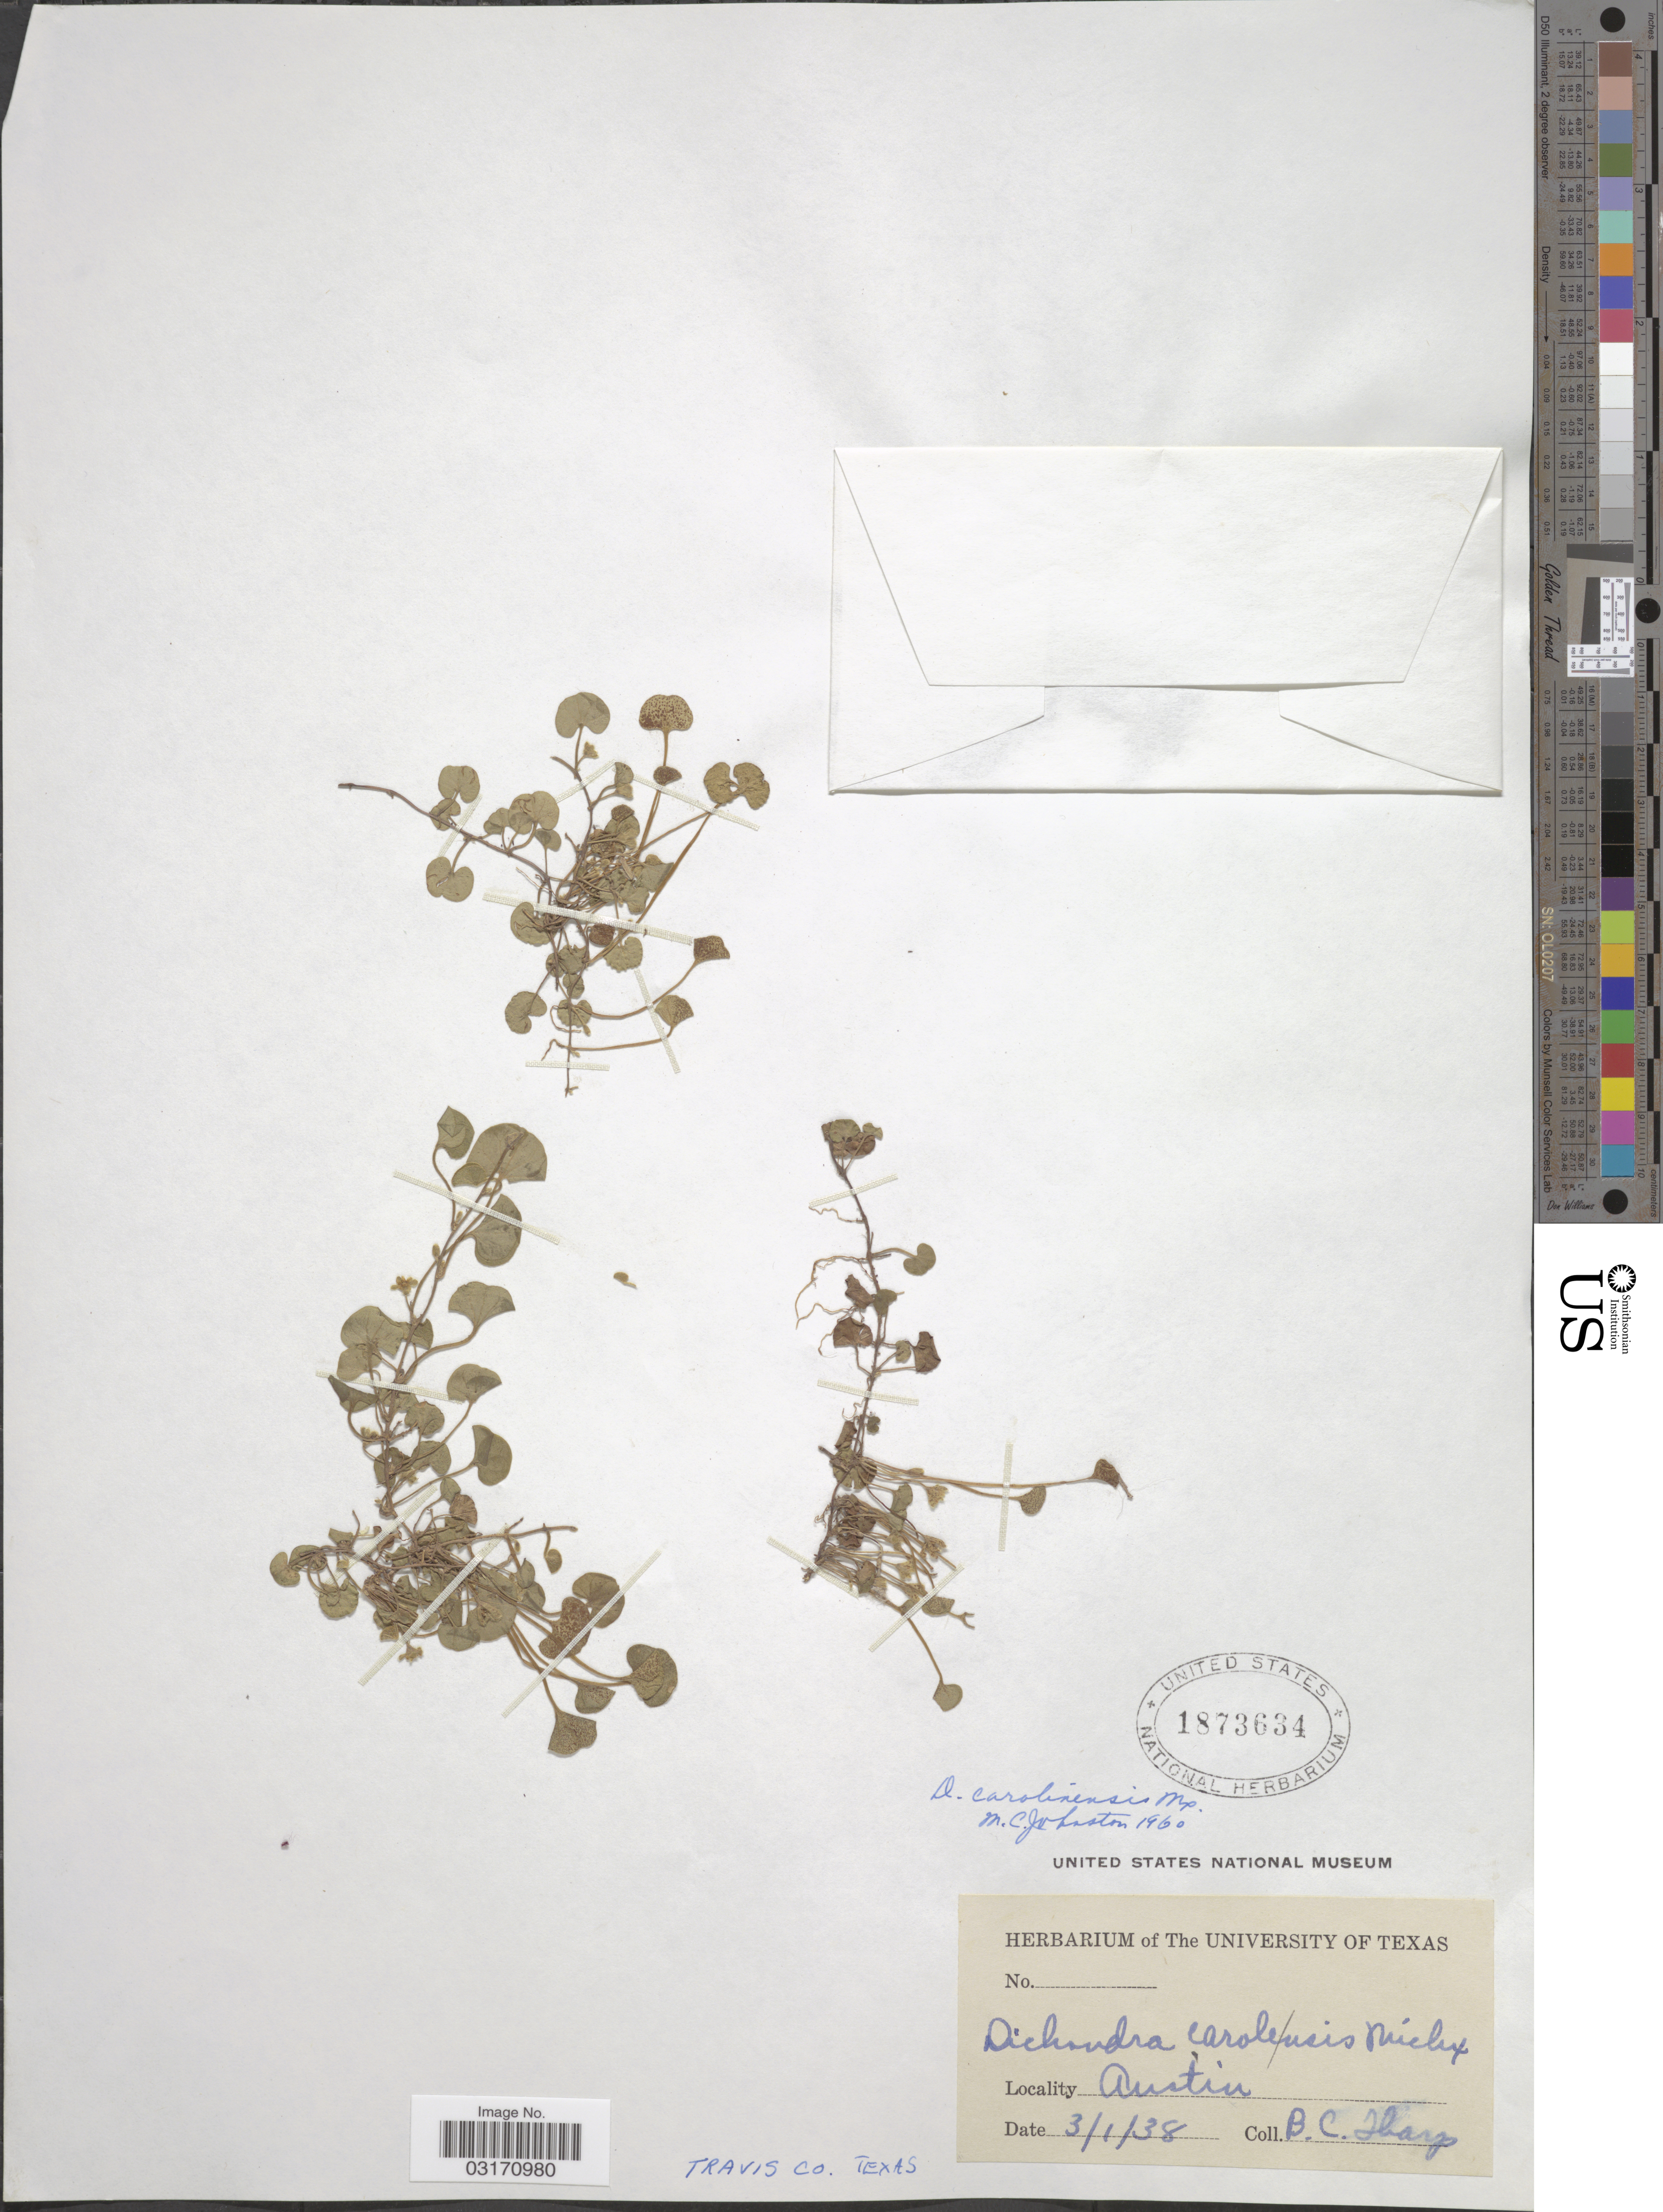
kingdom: Plantae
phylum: Tracheophyta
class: Magnoliopsida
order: Solanales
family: Convolvulaceae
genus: Dichondra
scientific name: Dichondra carolinensis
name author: Michx.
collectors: B. C. Tharp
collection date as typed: Transcribed d/m/y: 1/3/38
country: United States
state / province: Texas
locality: Austin. Travis Co.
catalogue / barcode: US 1873634